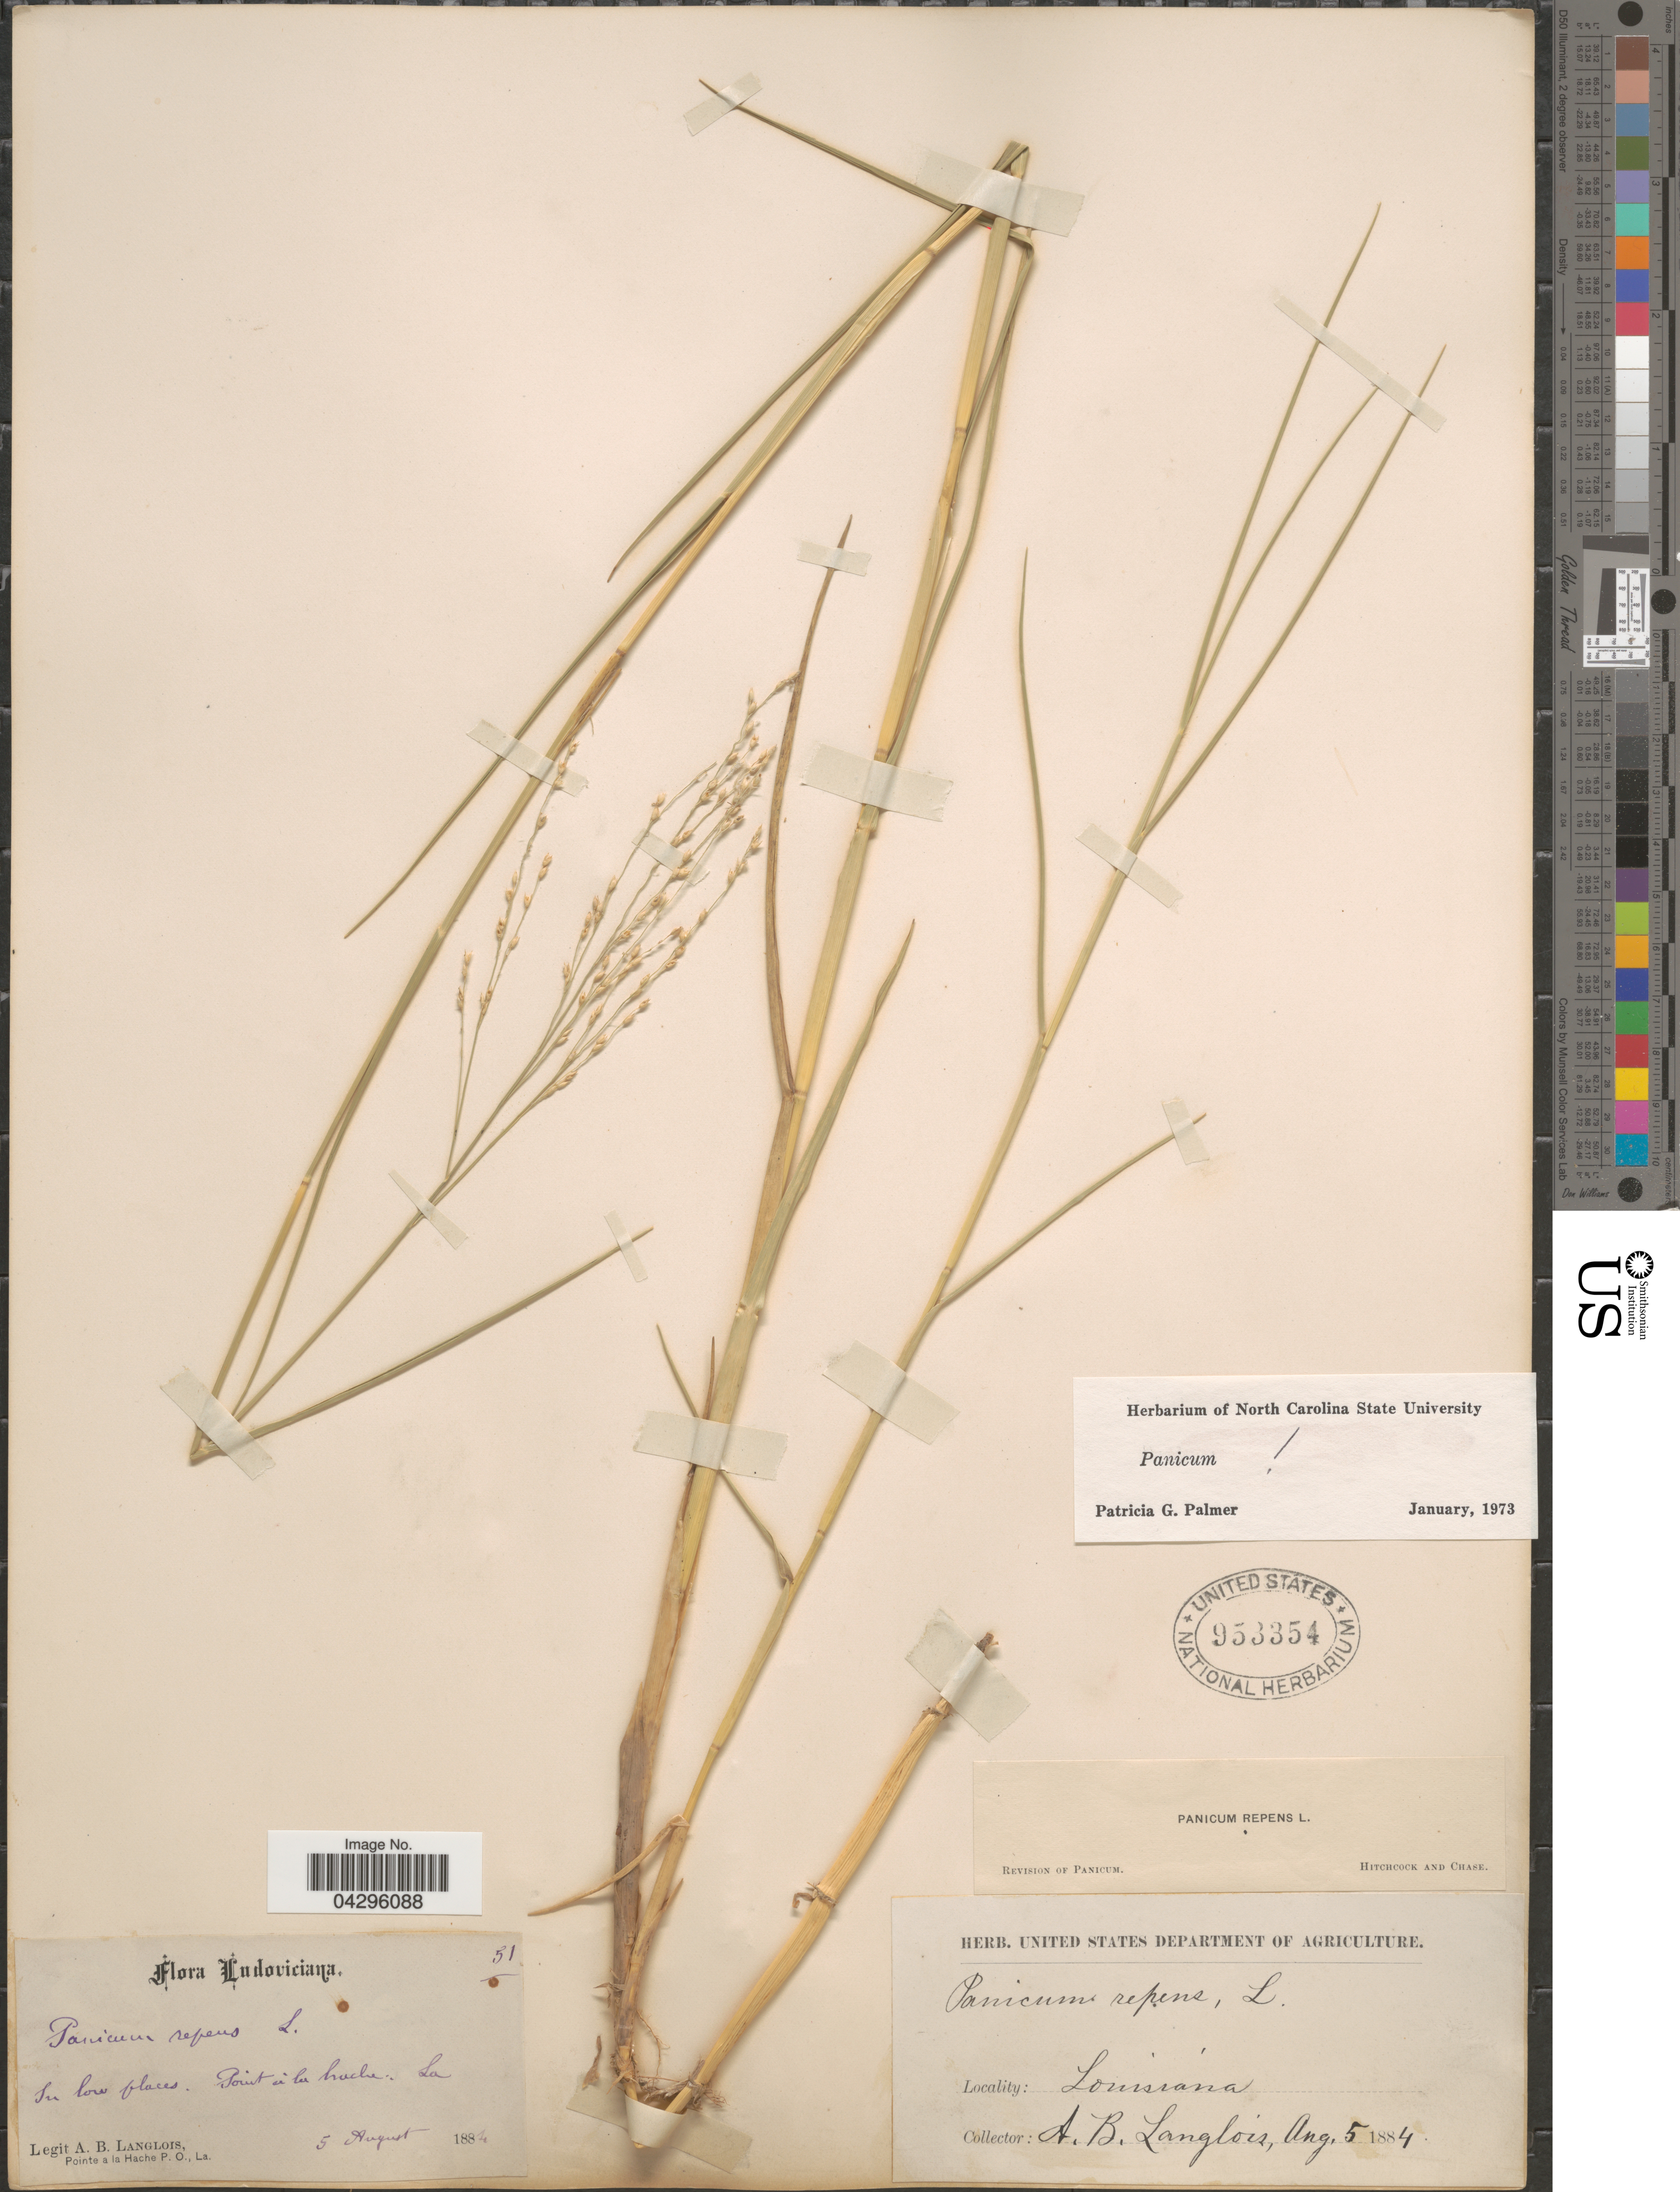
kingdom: Plantae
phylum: Tracheophyta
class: Liliopsida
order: Poales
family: Poaceae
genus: Panicum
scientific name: Panicum repens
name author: L.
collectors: A. Langlois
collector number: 51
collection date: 1884-08-05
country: United States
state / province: Louisiana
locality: Ludoviciana. In low places. Point à la hache.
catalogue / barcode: US 953354